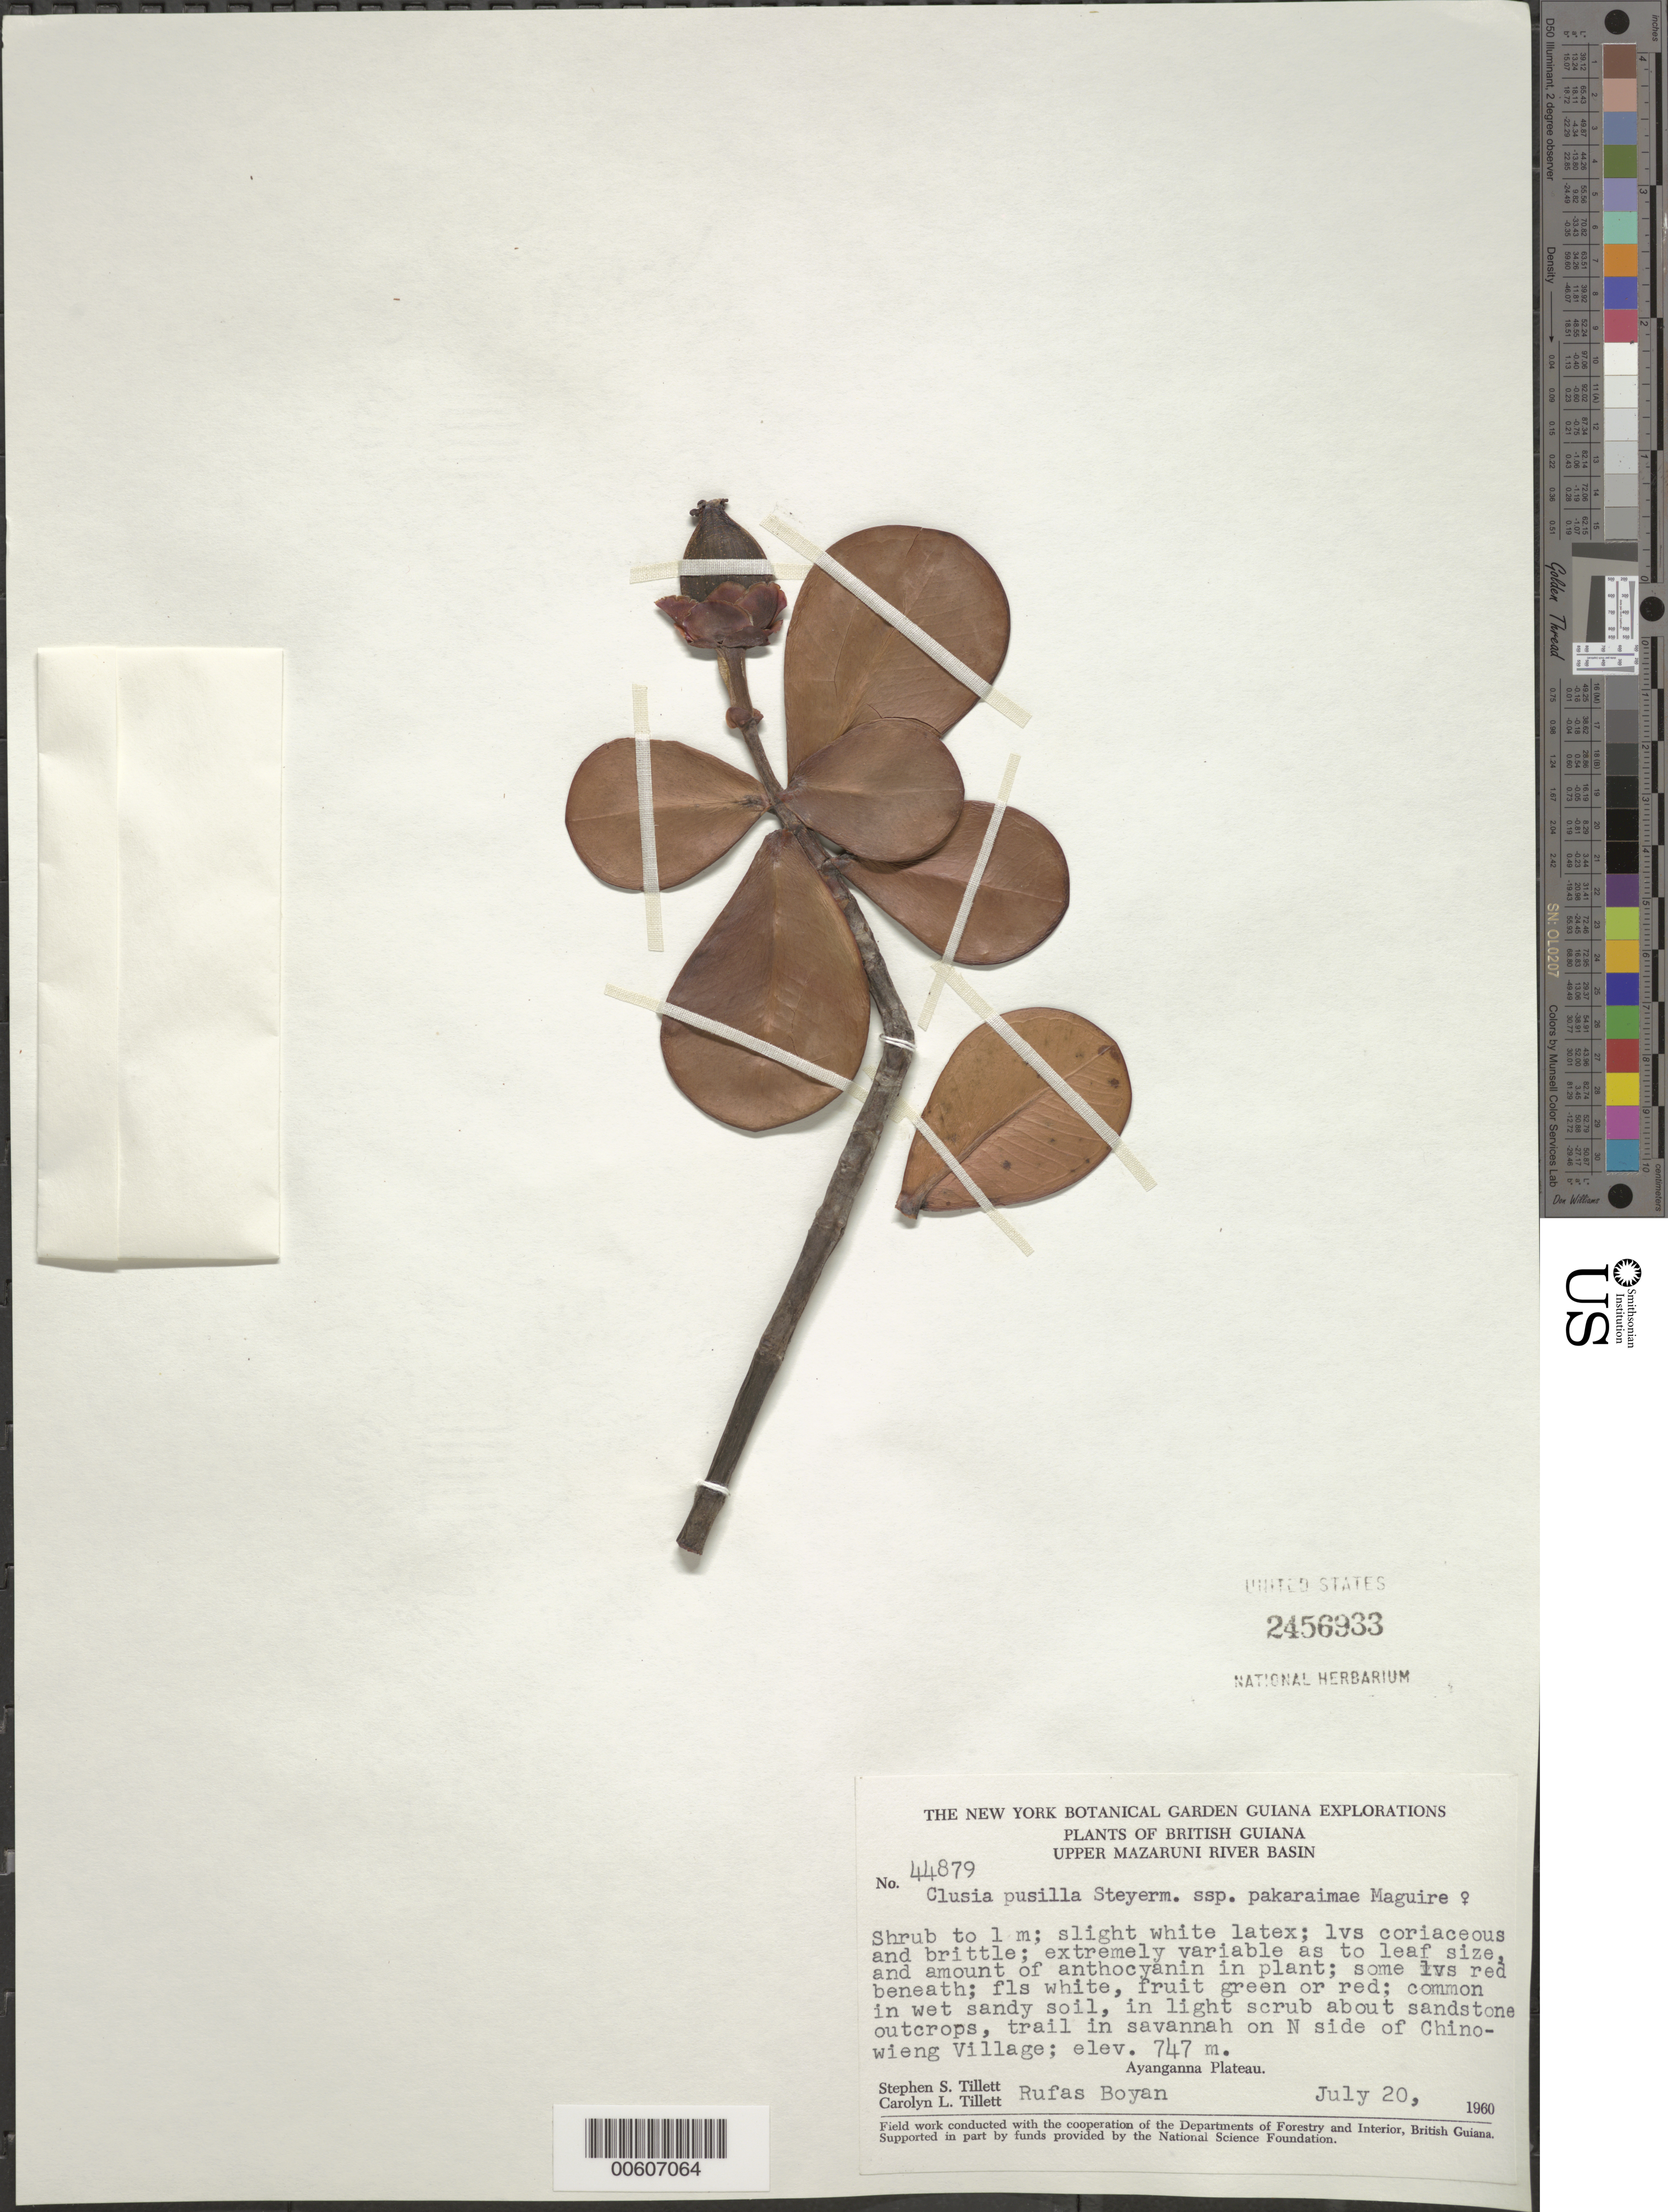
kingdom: Plantae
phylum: Tracheophyta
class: Magnoliopsida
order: Malpighiales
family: Clusiaceae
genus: Clusia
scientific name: Clusia pusilla subsp. pakaraimae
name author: Maguire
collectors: S. S. Tillett, C. L. Tillett & R. Boyan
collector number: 44879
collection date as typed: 20-Jul-60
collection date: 1960-07-20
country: Guyana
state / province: Cuyuni-Mazaruni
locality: Chinowieng Village, N side, upper Mazaruni R.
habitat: Wet sandy soil, in light scrub about sandstone outcrops, trail in savanna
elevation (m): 747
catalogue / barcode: US 2456933